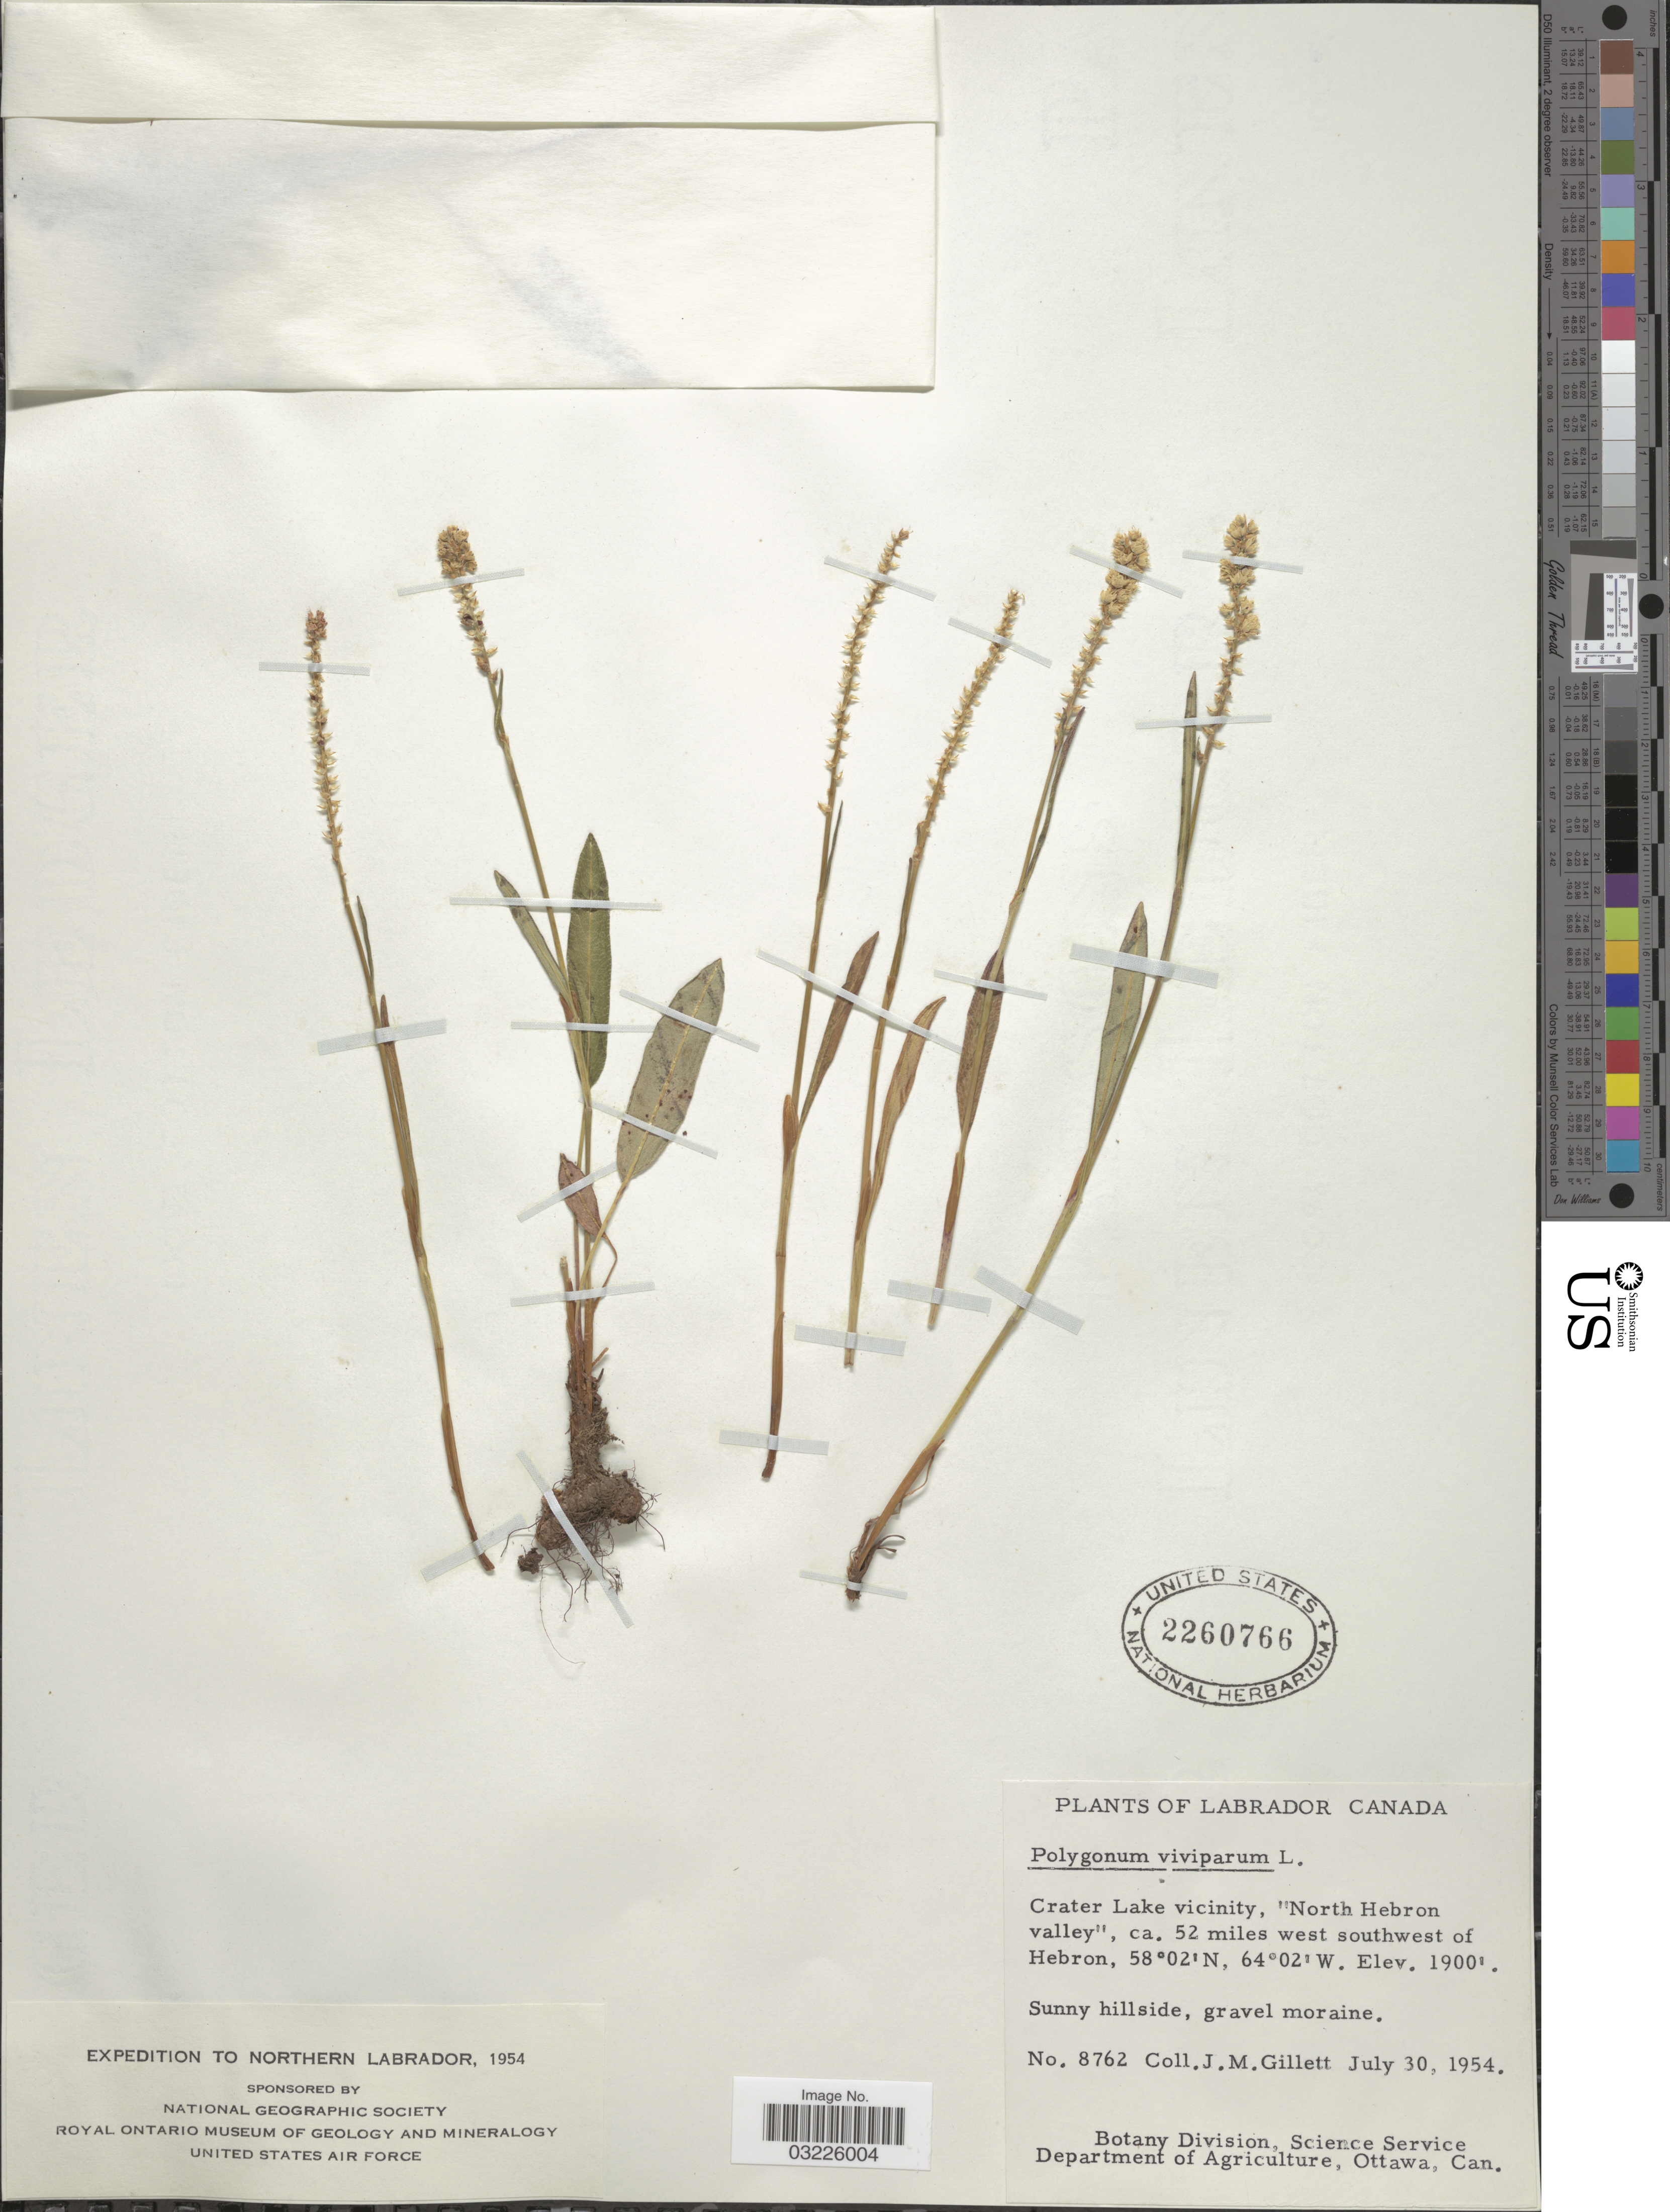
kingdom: Plantae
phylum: Tracheophyta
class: Magnoliopsida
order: Caryophyllales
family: Polygonaceae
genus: Bistorta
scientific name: Bistorta vivipara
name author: (L.) Delarbre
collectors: J. M. Gillett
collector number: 8762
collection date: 1954-07-30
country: Canada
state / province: Newfoundland and Labrador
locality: Labrador. Crater Lake vicinity. "North Hebron valley", ca. 52 miles west southwest of Hebron.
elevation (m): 579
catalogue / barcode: US 2260766